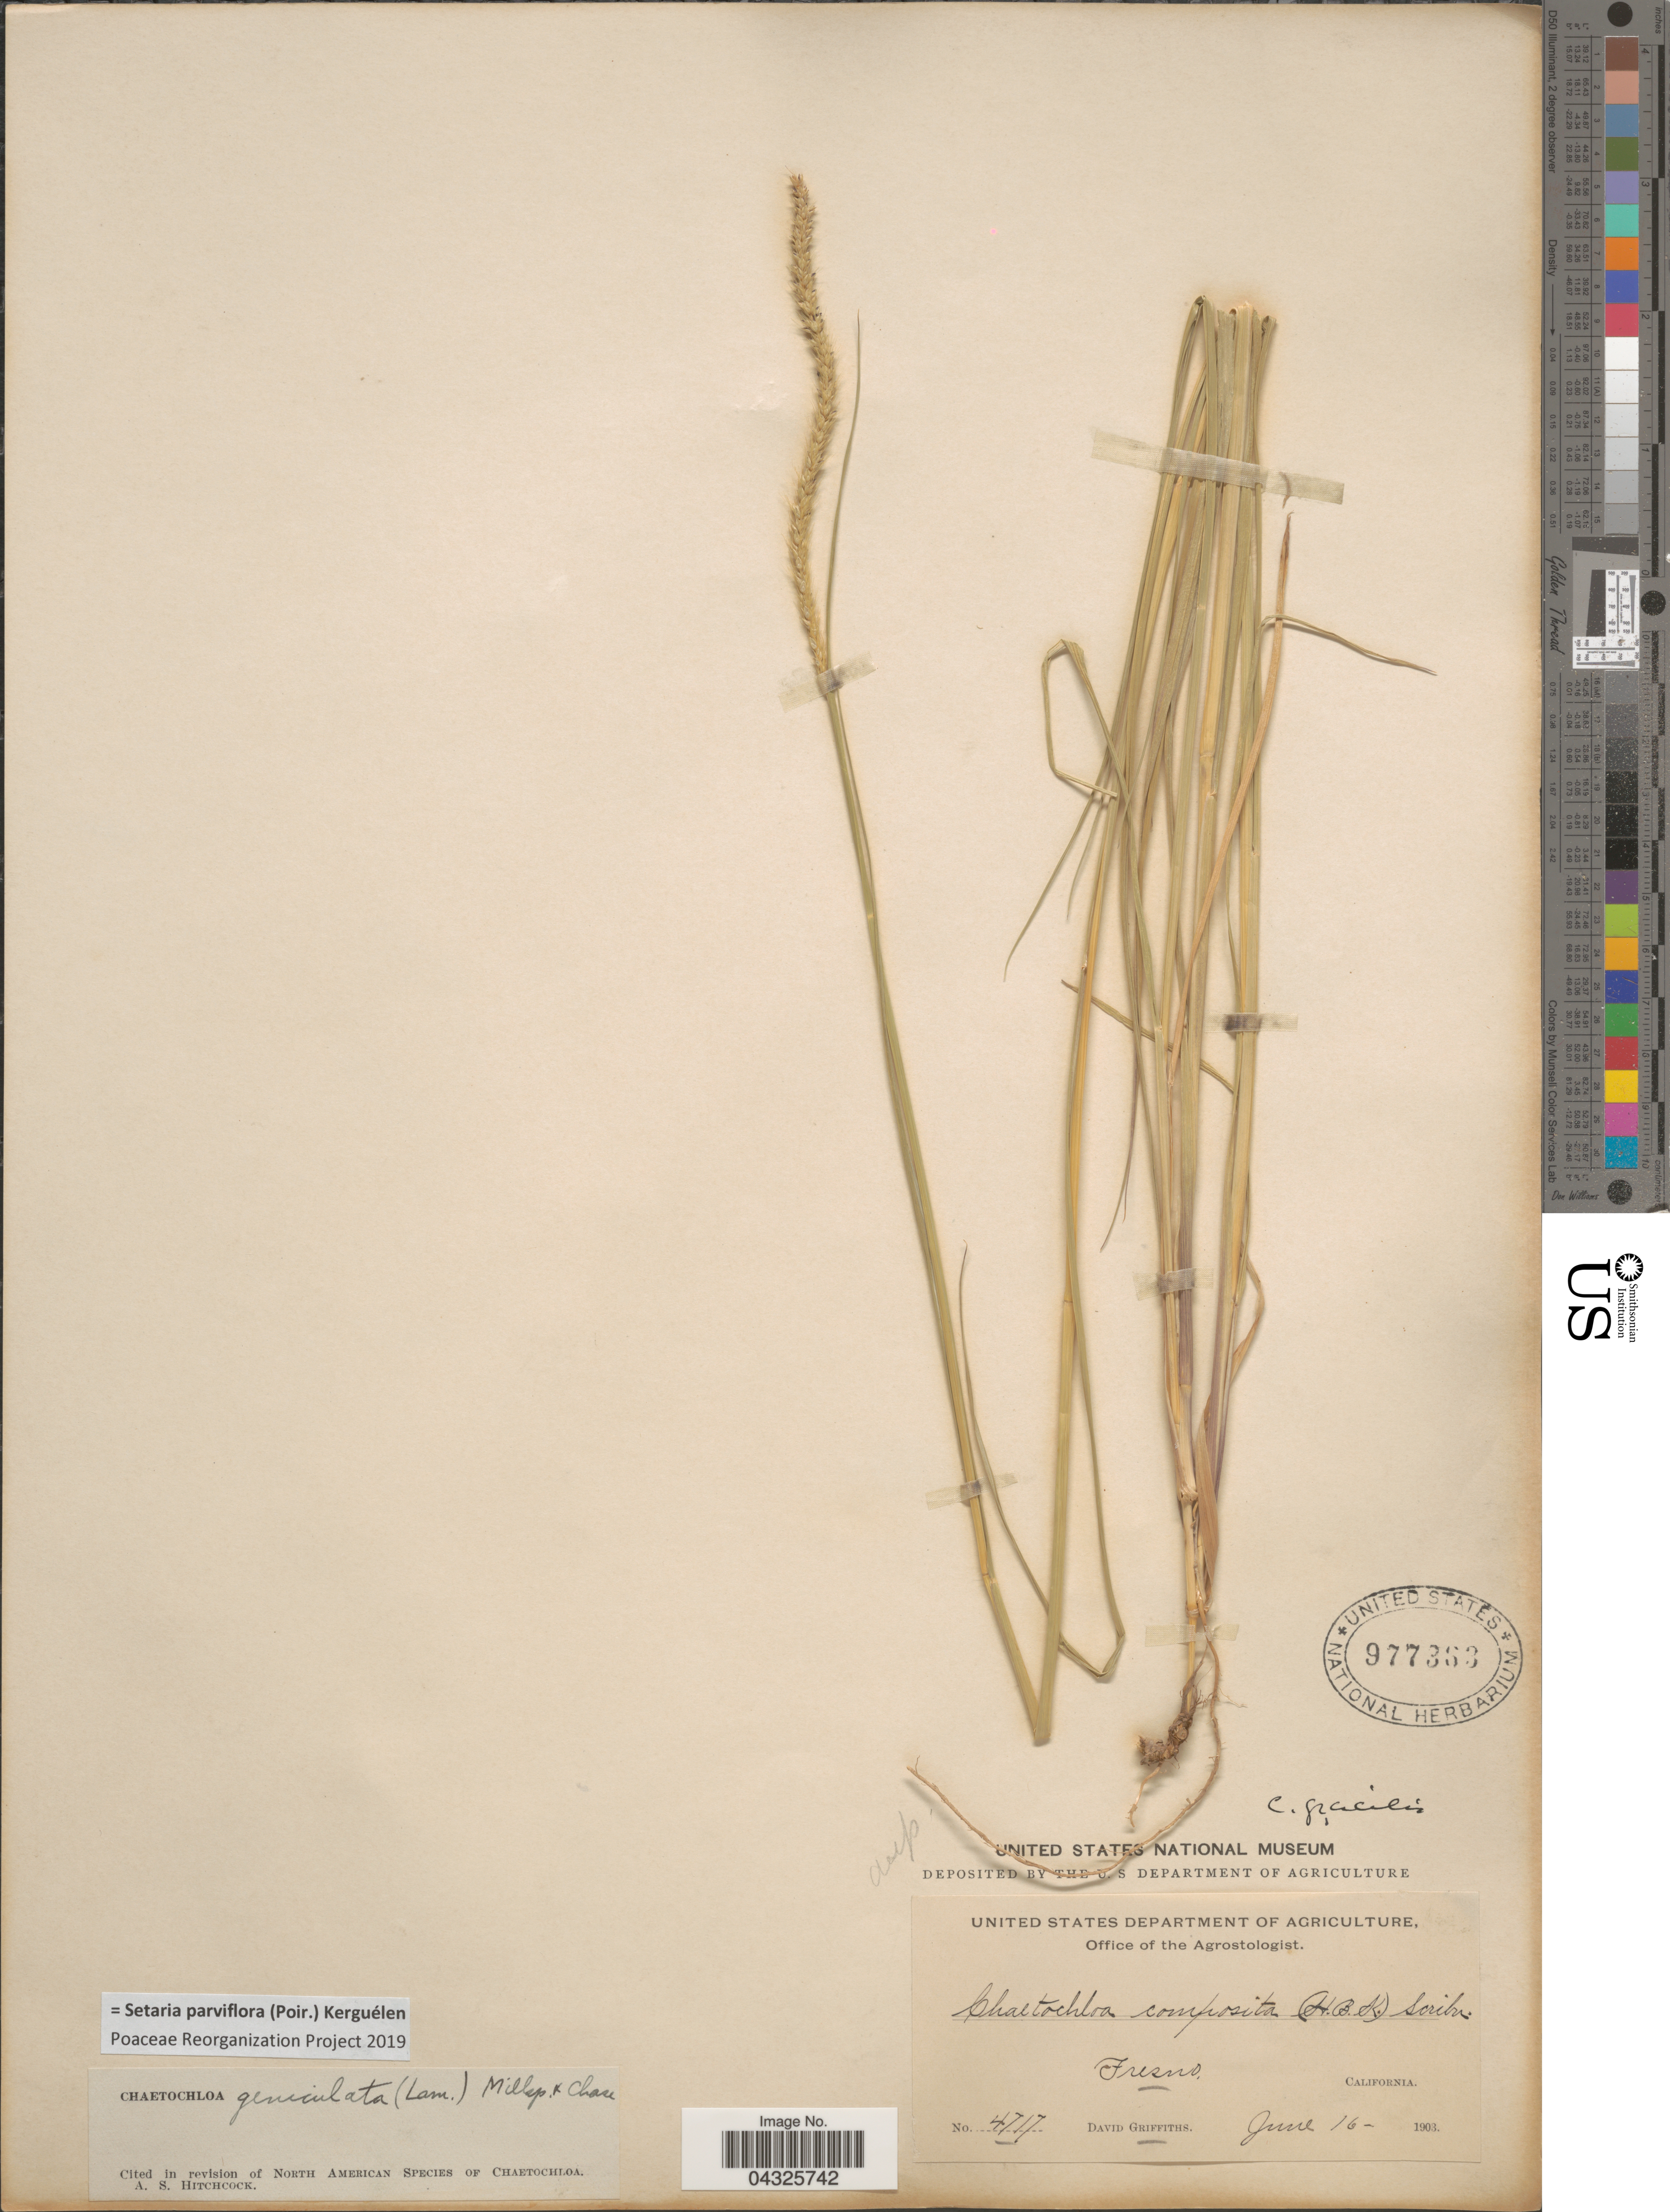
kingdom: Plantae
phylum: Tracheophyta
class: Liliopsida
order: Poales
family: Poaceae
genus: Setaria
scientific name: Setaria parviflora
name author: (Poir.) Kerguélen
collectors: D. Griffiths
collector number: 4717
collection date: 1903-06-16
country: United States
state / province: California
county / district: Fresno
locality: Fresno.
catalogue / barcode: US 977363